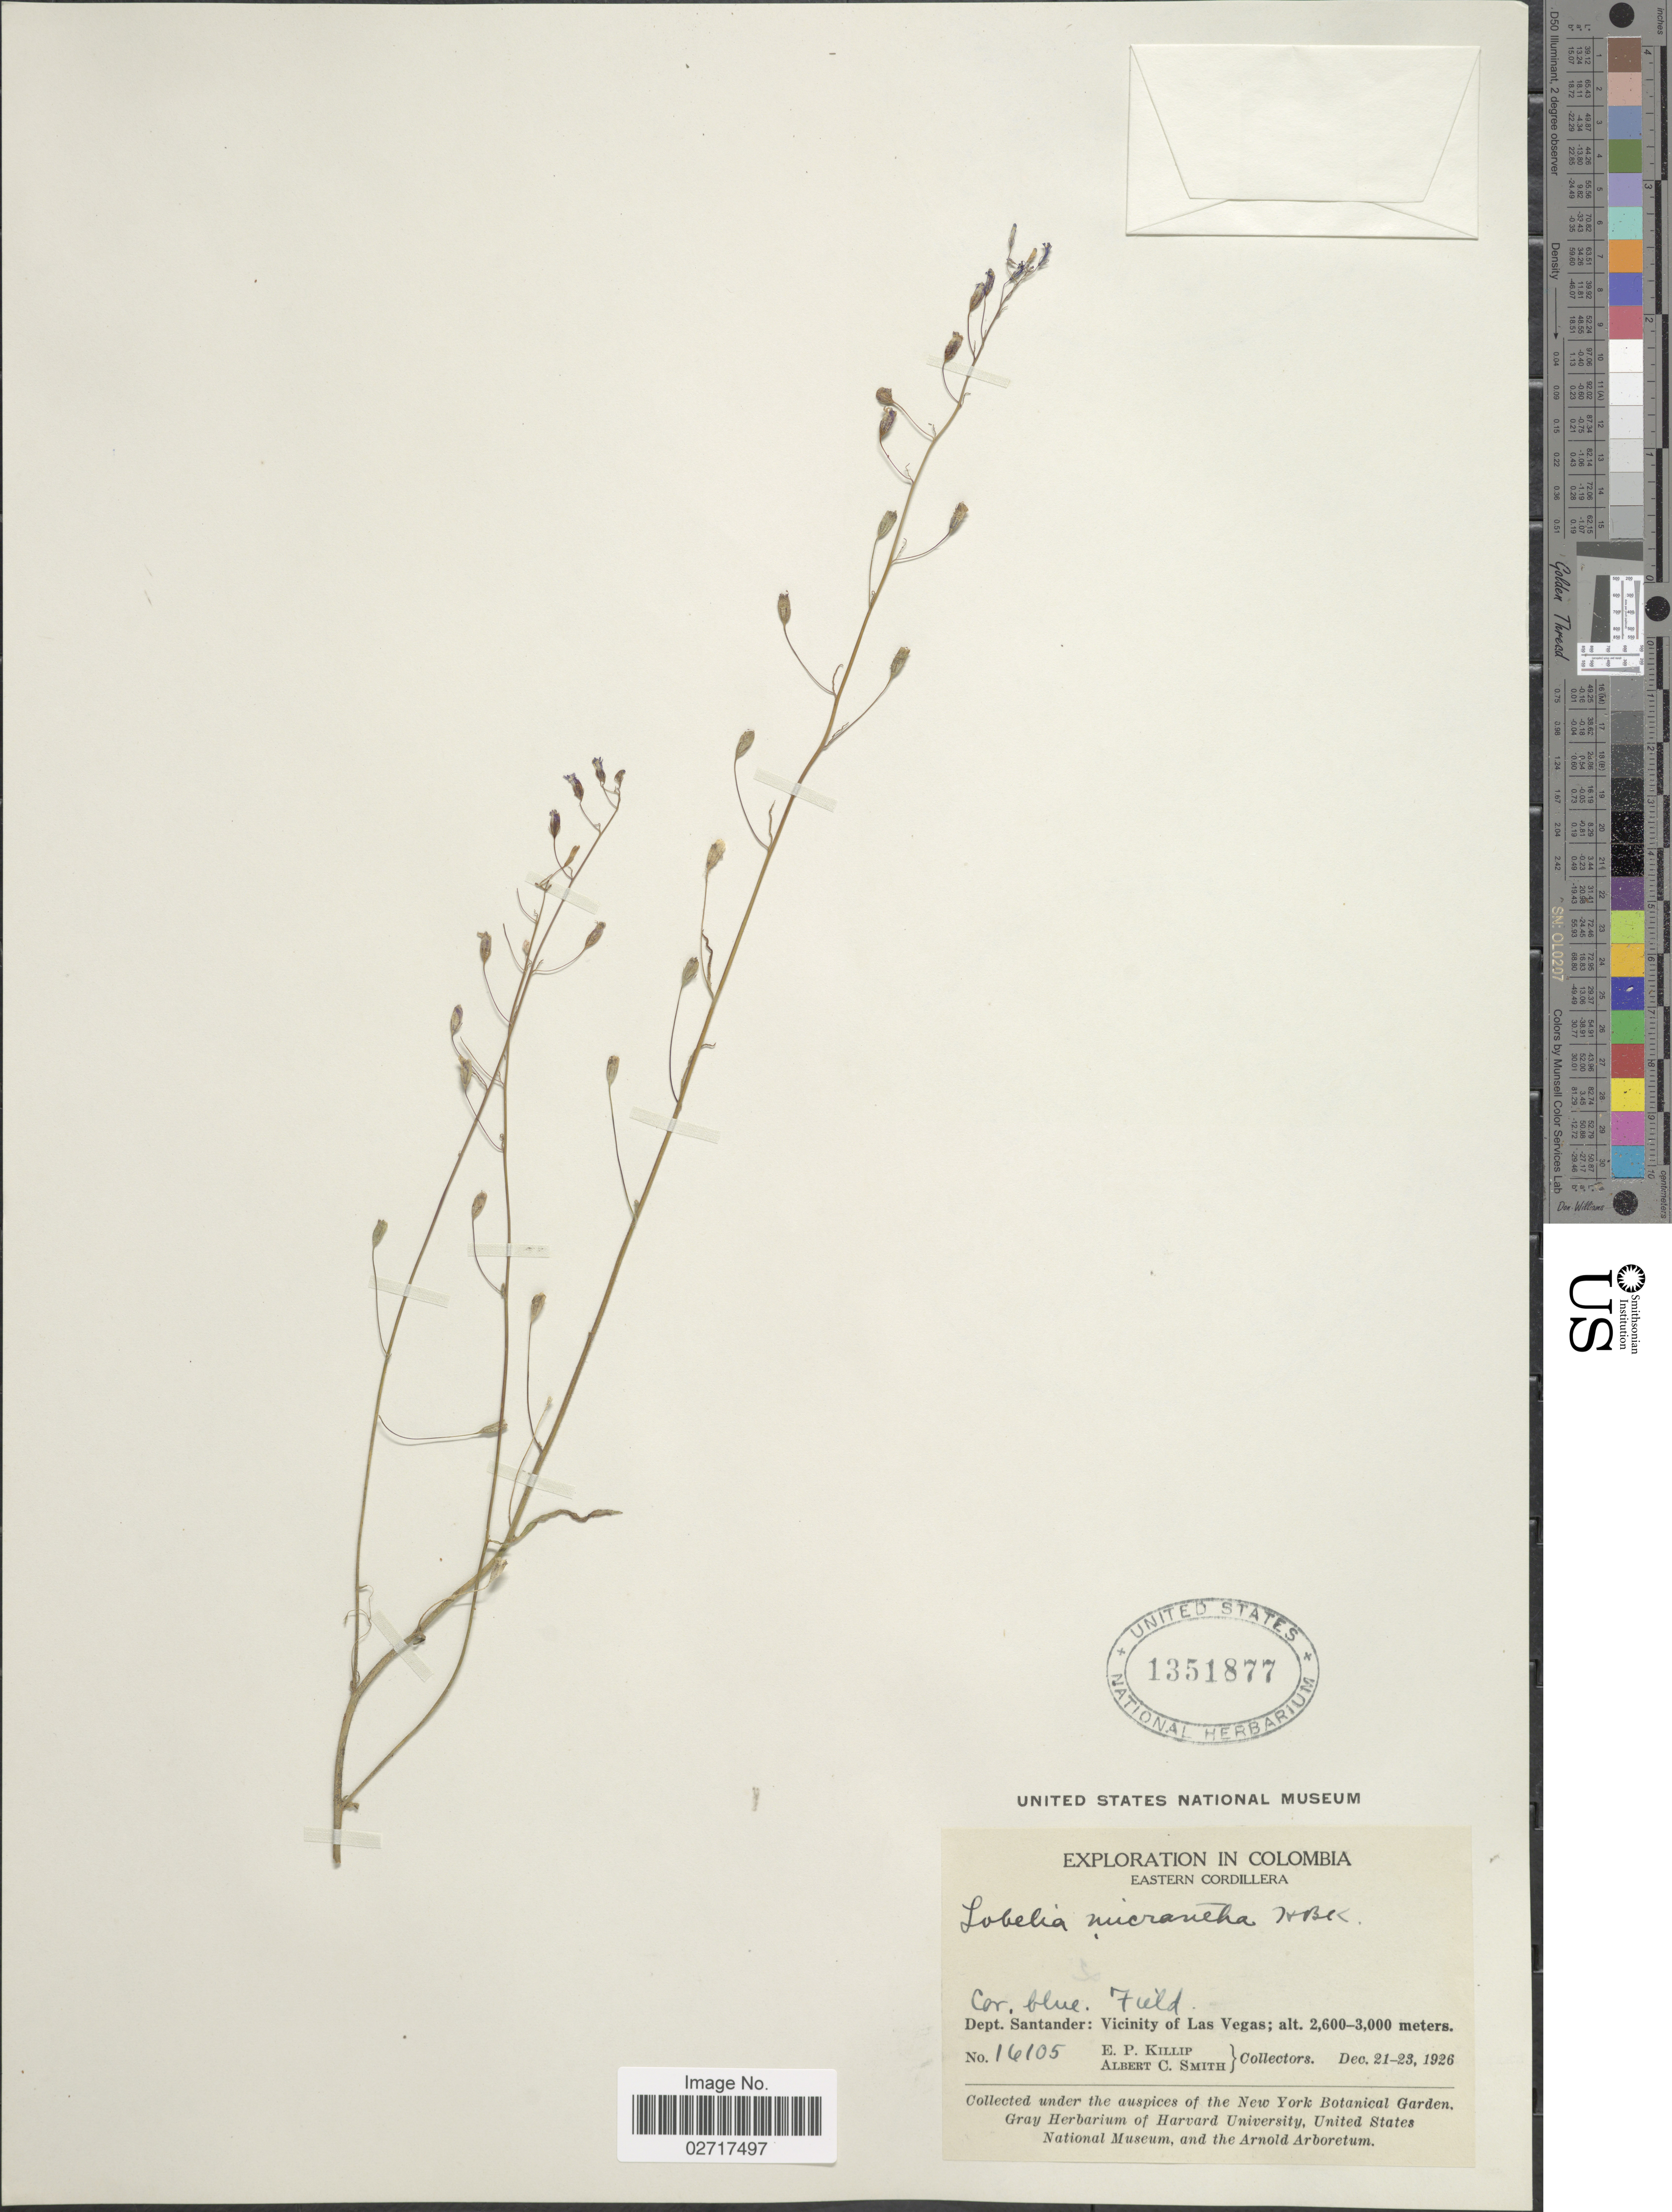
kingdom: Plantae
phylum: Tracheophyta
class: Magnoliopsida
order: Asterales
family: Campanulaceae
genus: Diastatea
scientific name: Diastatea micrantha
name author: (Kunth) McVaugh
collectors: E. P. Killip & A. C. Smith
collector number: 16105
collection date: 1926-12-21/1926-12-23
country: Colombia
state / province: Santander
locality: Eastern Cordillera. Dept. Santander: Vicinity of Las Vegas.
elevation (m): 2600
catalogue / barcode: US 1351877